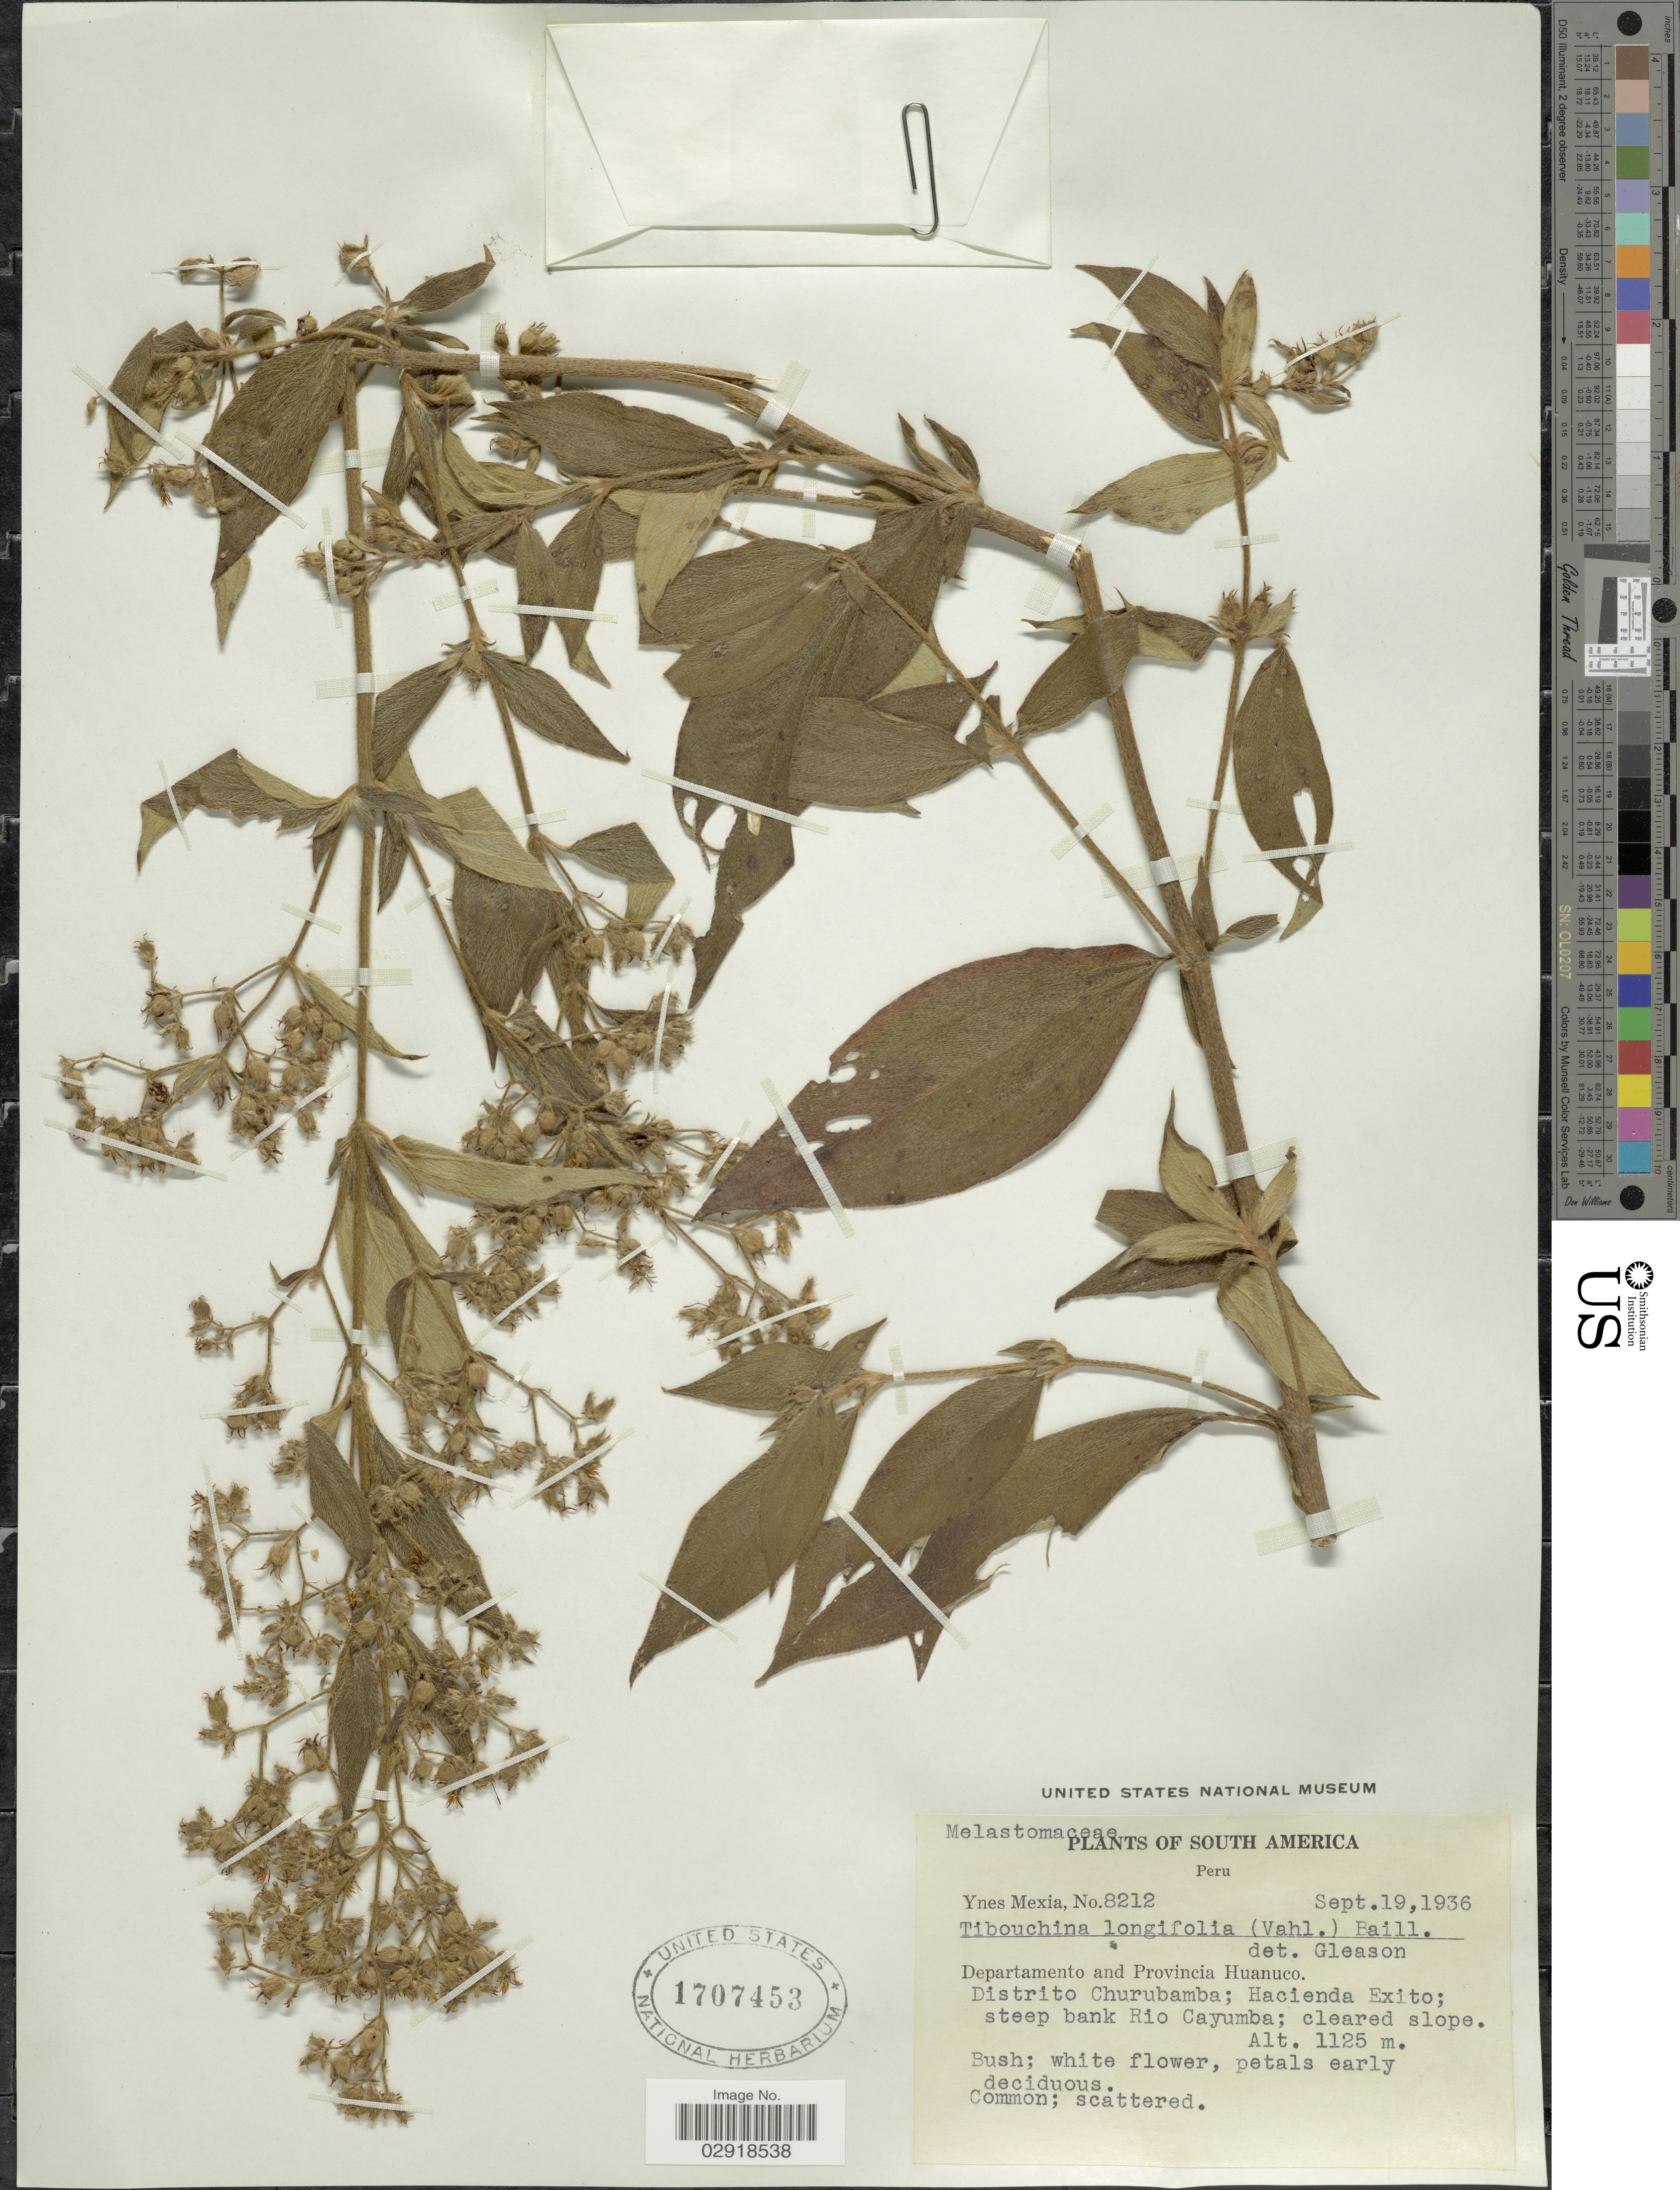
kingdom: Plantae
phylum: Tracheophyta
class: Magnoliopsida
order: Myrtales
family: Melastomataceae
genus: Chaetogastra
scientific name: Chaetogastra longifolia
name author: (Vahl) DC.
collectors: Y. Mexia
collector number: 8212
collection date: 1936-09-19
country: Peru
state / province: Huánuco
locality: Departamento and Provincia Huanuco. Distrito Churubamba; Hacienda Exito; steep bank Rio Cayumba; cleared slope.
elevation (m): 1125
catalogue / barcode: US 1707453